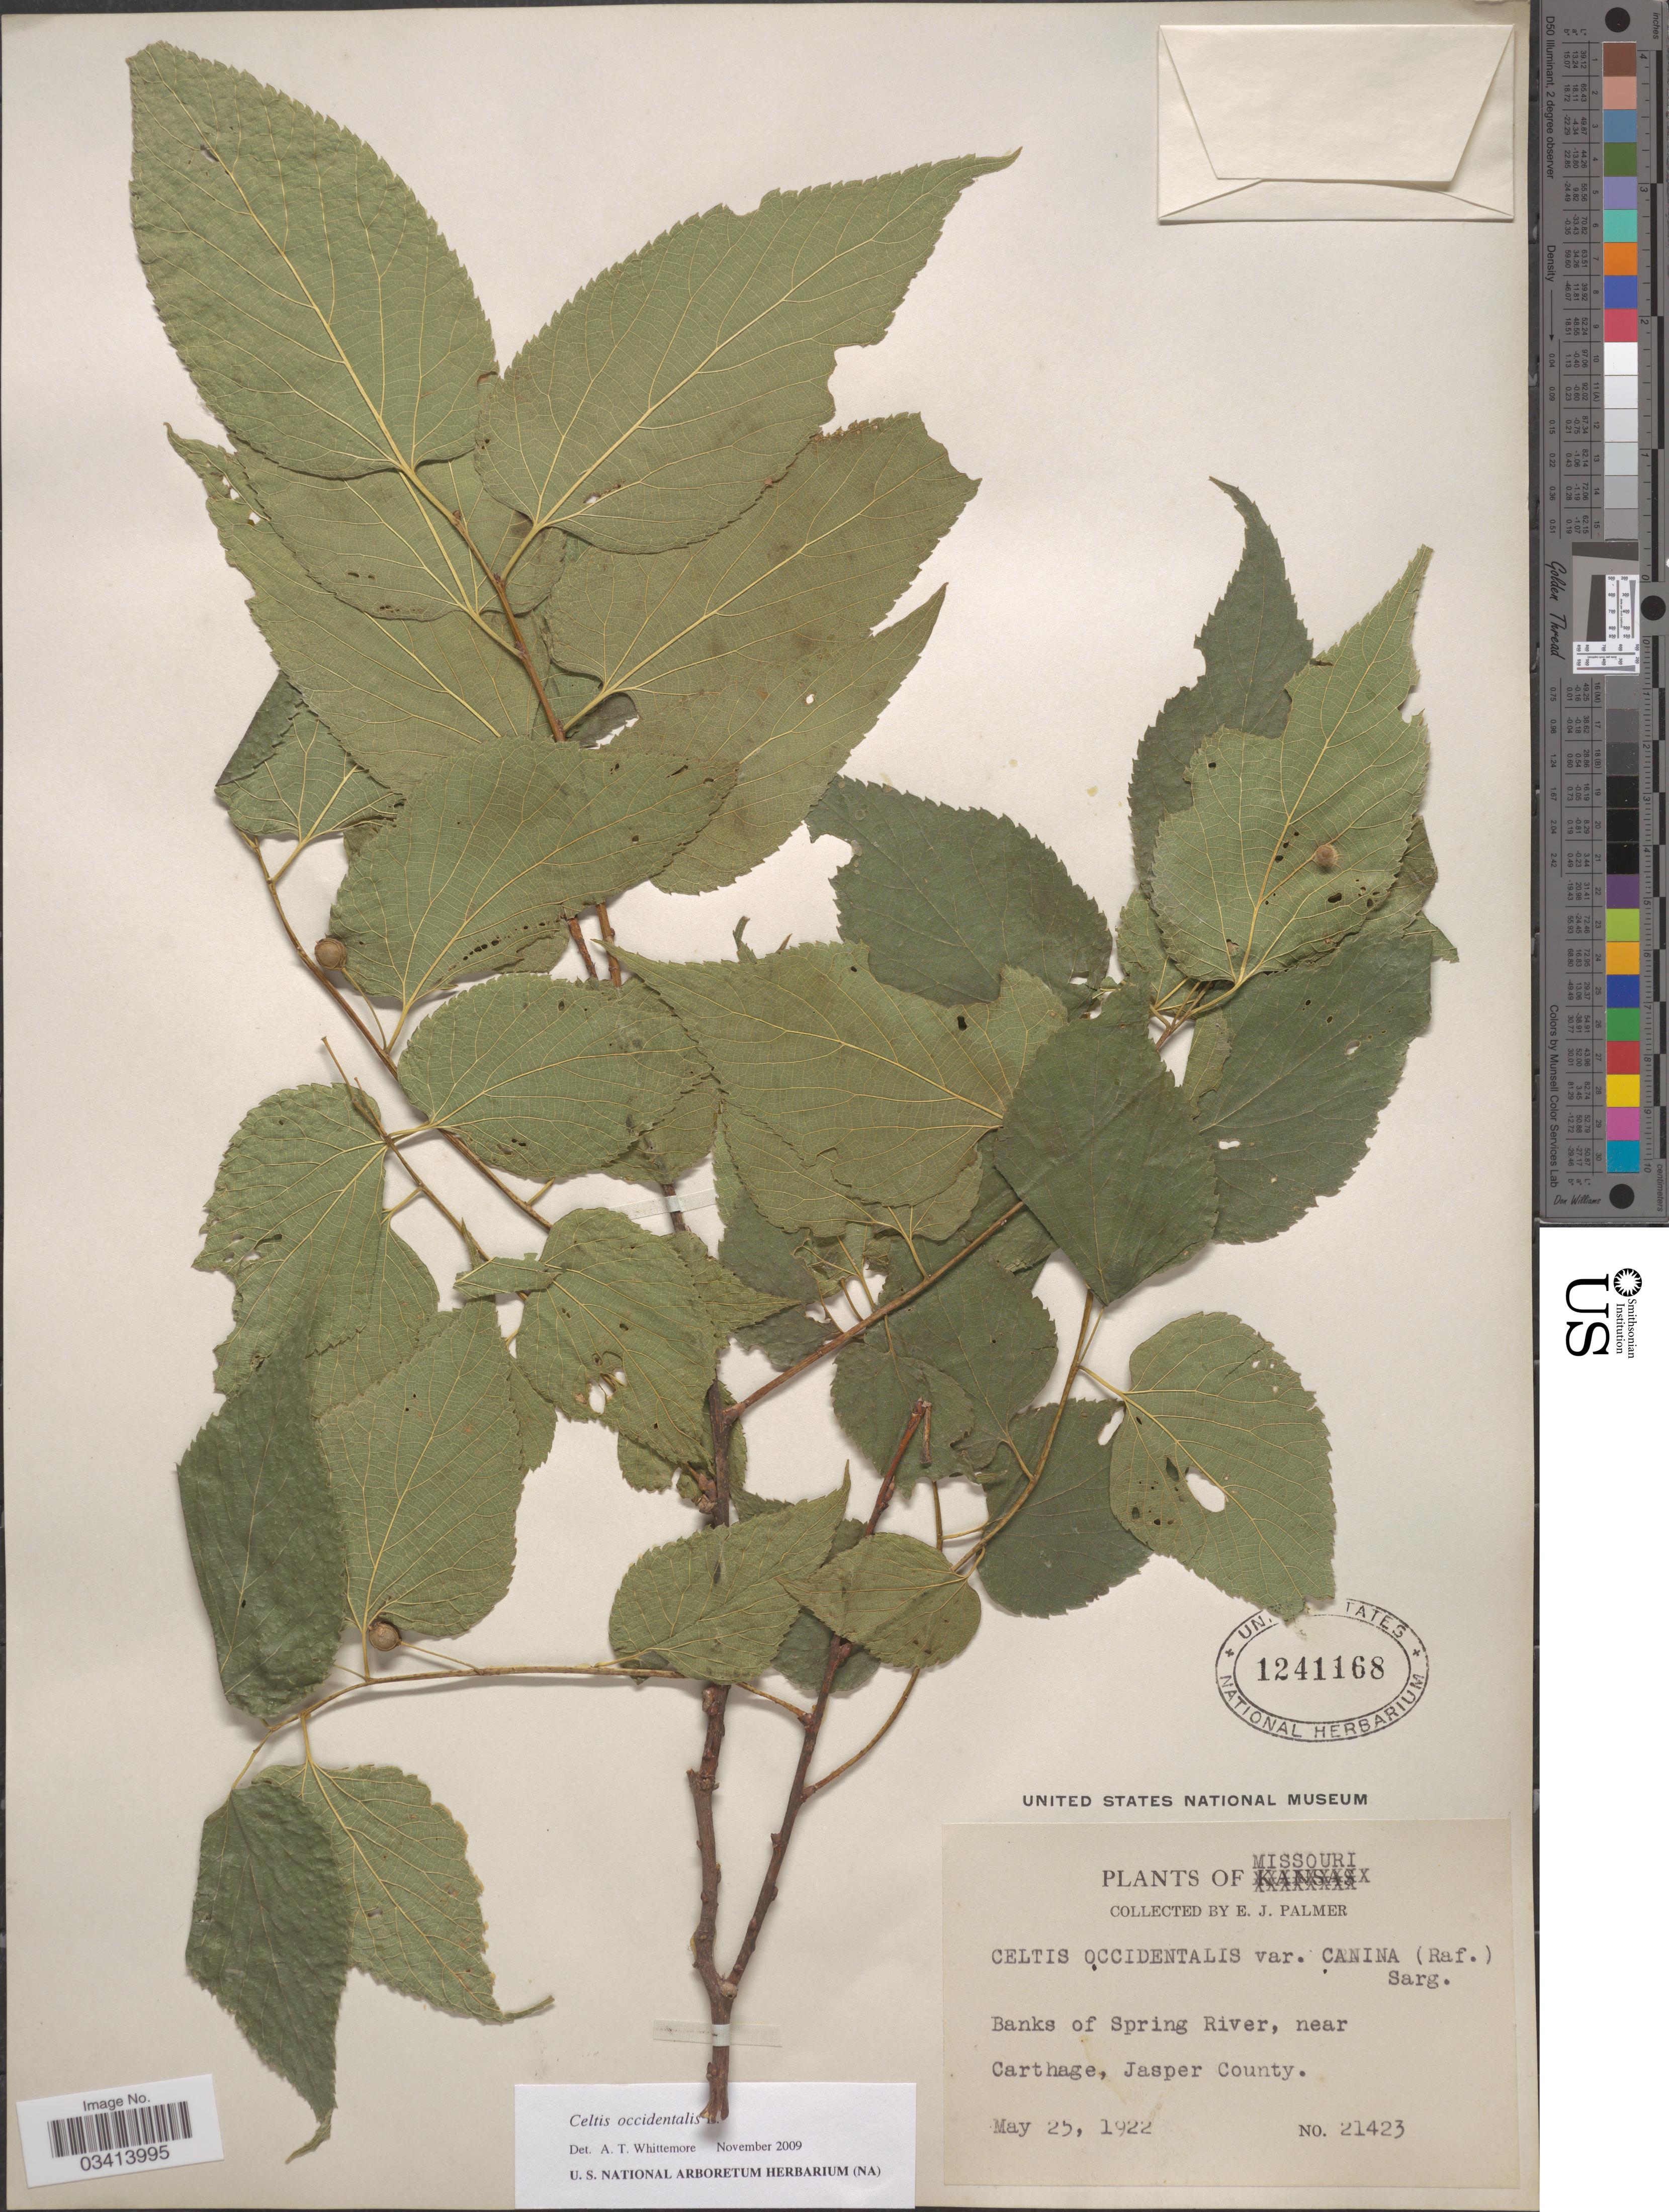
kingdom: Plantae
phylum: Tracheophyta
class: Magnoliopsida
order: Rosales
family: Cannabaceae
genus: Celtis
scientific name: Celtis occidentalis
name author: L.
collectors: E. J. Palmer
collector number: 21423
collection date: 1922-05-25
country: United States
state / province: Missouri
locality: Banks of Spring River, near Carthage, Jasper County.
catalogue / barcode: US 1241168